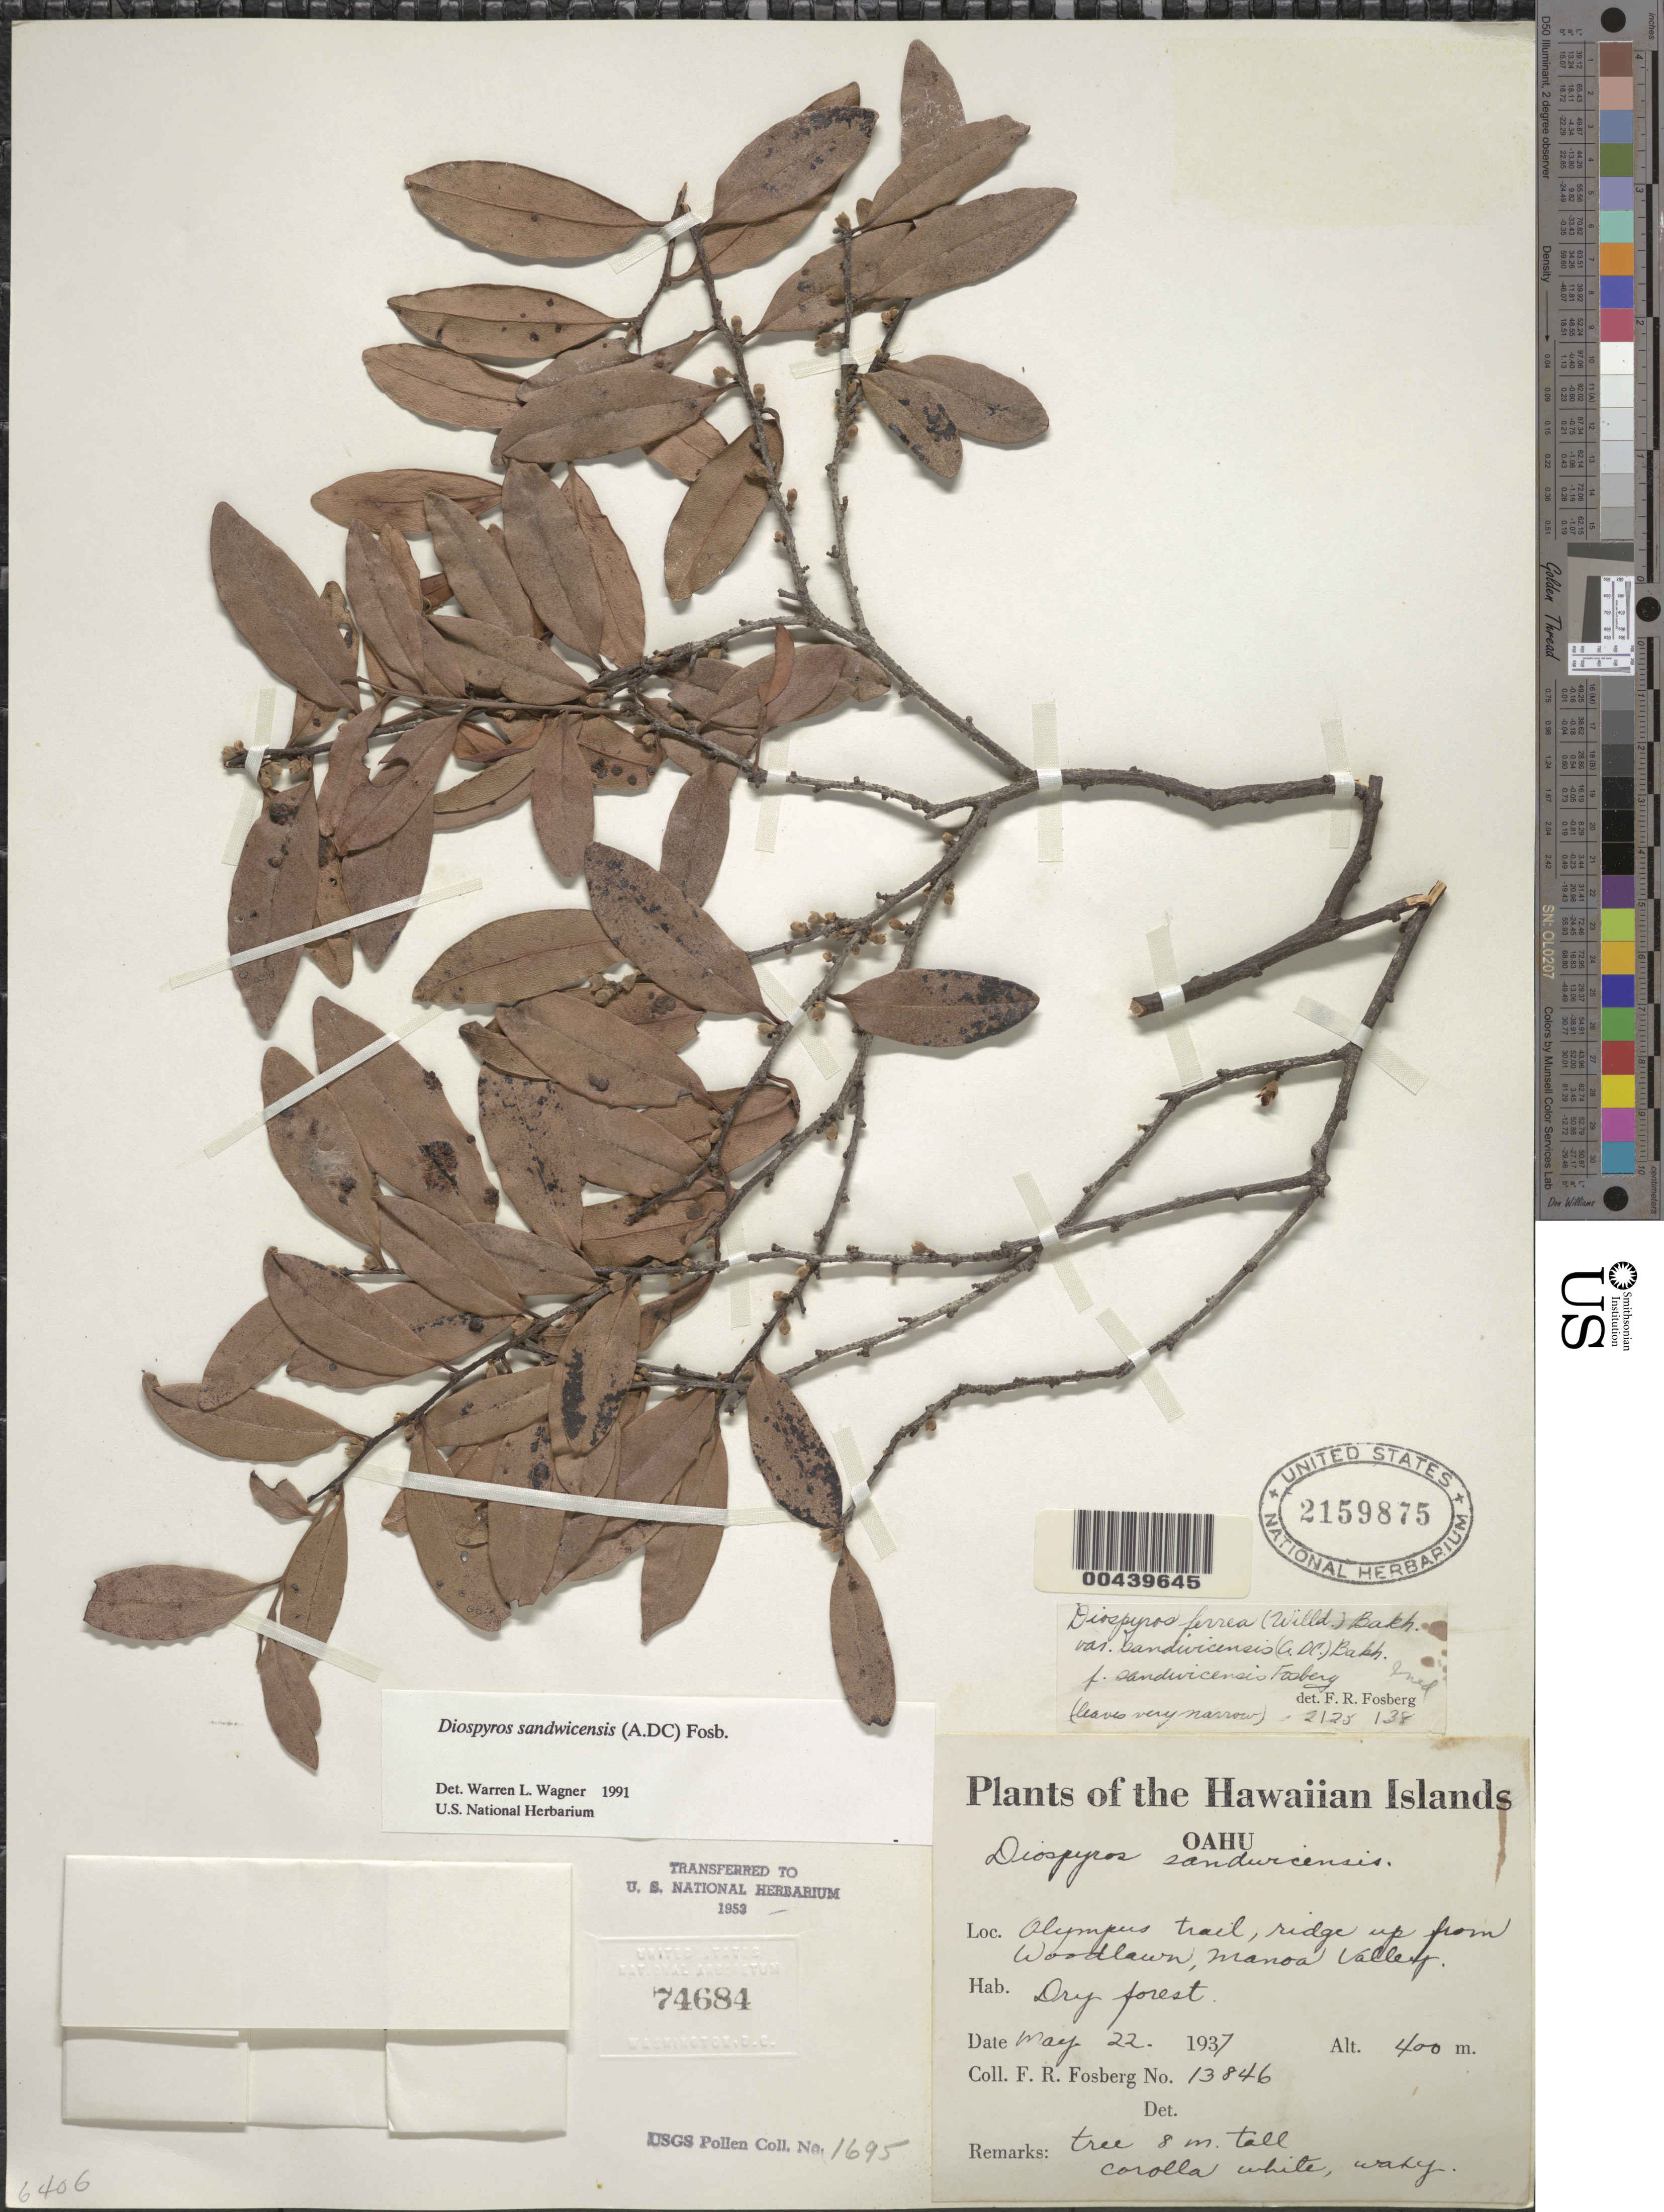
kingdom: Plantae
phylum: Tracheophyta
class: Magnoliopsida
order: Ericales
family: Ebenaceae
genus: Diospyros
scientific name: Diospyros sandwicensis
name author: (A. DC.) Fosberg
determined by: Wagner, W. L., (BOT), Smithsonian Institution - National Museum of Natural History (UNITED STATES)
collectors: F. R. Fosberg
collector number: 13846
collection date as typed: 22 May 1937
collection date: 1937-05-22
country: United States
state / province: Hawaii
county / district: Honolulu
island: Oahu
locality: Olympus trail, ridge up from Woodlawn, Manoa Valley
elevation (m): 400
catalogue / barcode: US 2159875